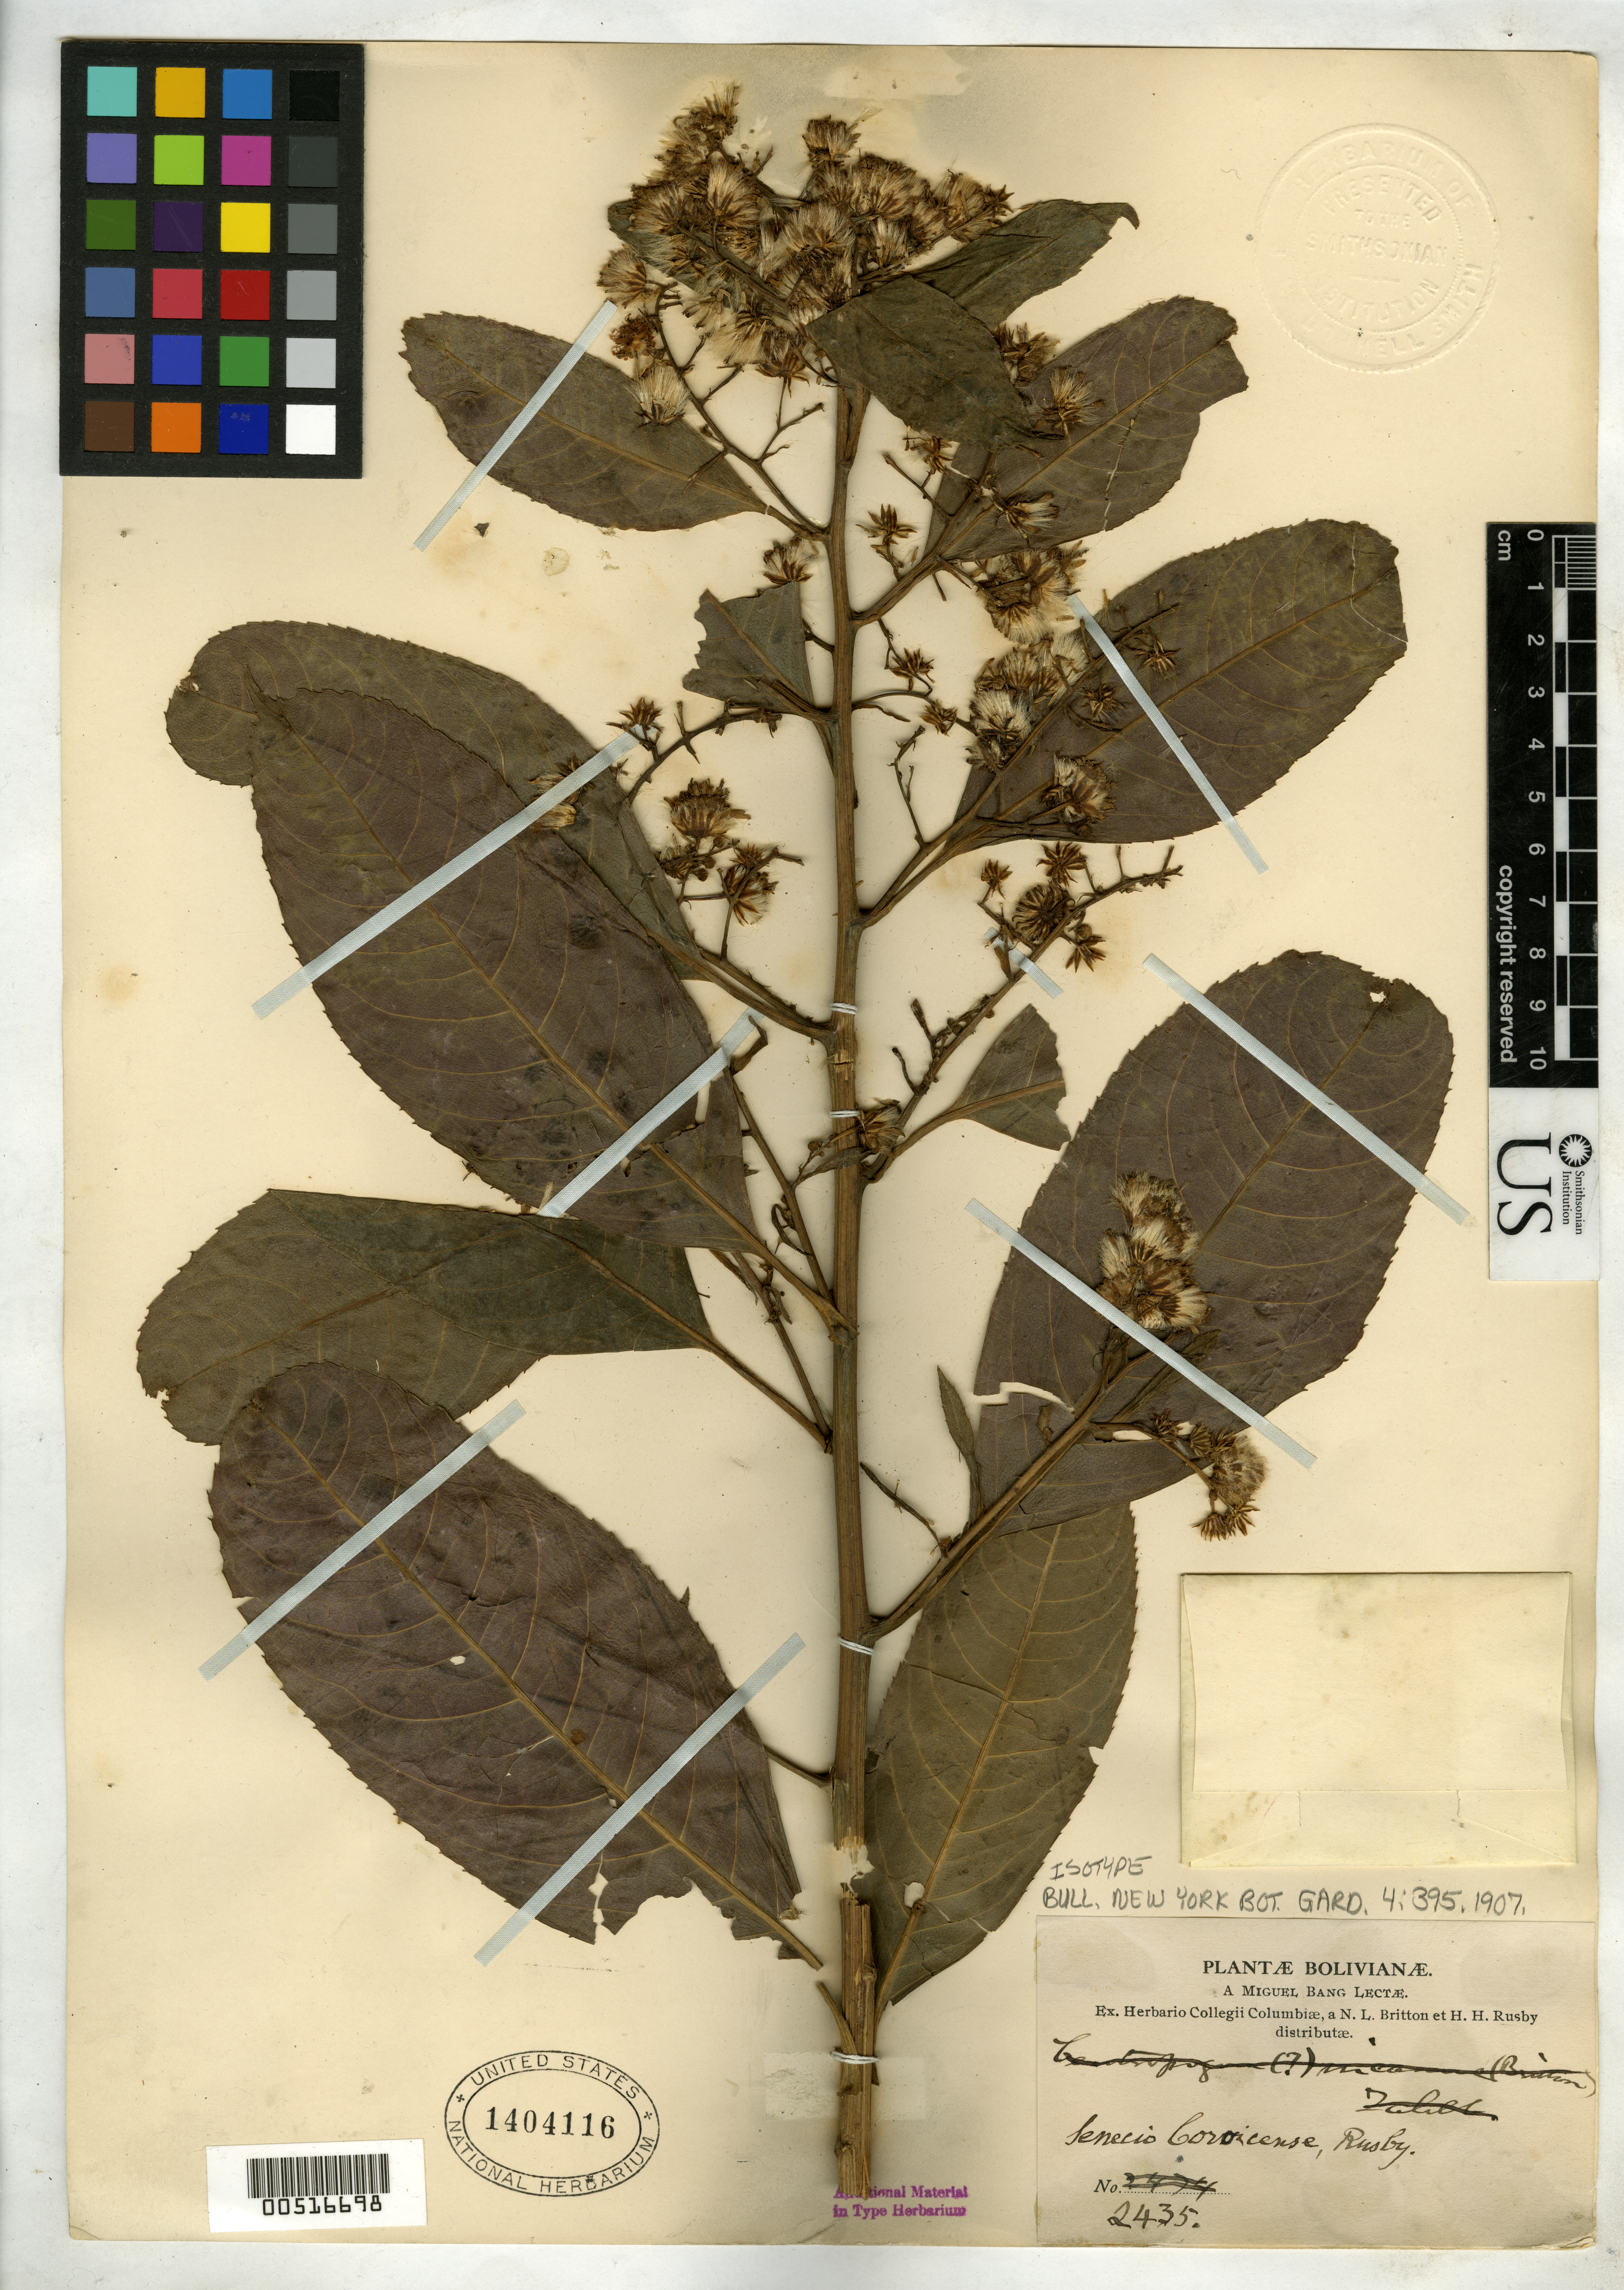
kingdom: Plantae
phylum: Tracheophyta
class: Magnoliopsida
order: Asterales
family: Asteraceae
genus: Senecio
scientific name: Senecio coroicensis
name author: Rusby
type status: Isotype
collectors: M. Bang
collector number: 2435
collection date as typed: Sep 1894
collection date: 1894-09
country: Bolivia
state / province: La Paz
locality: Coroico, Yungas.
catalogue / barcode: US 1404116